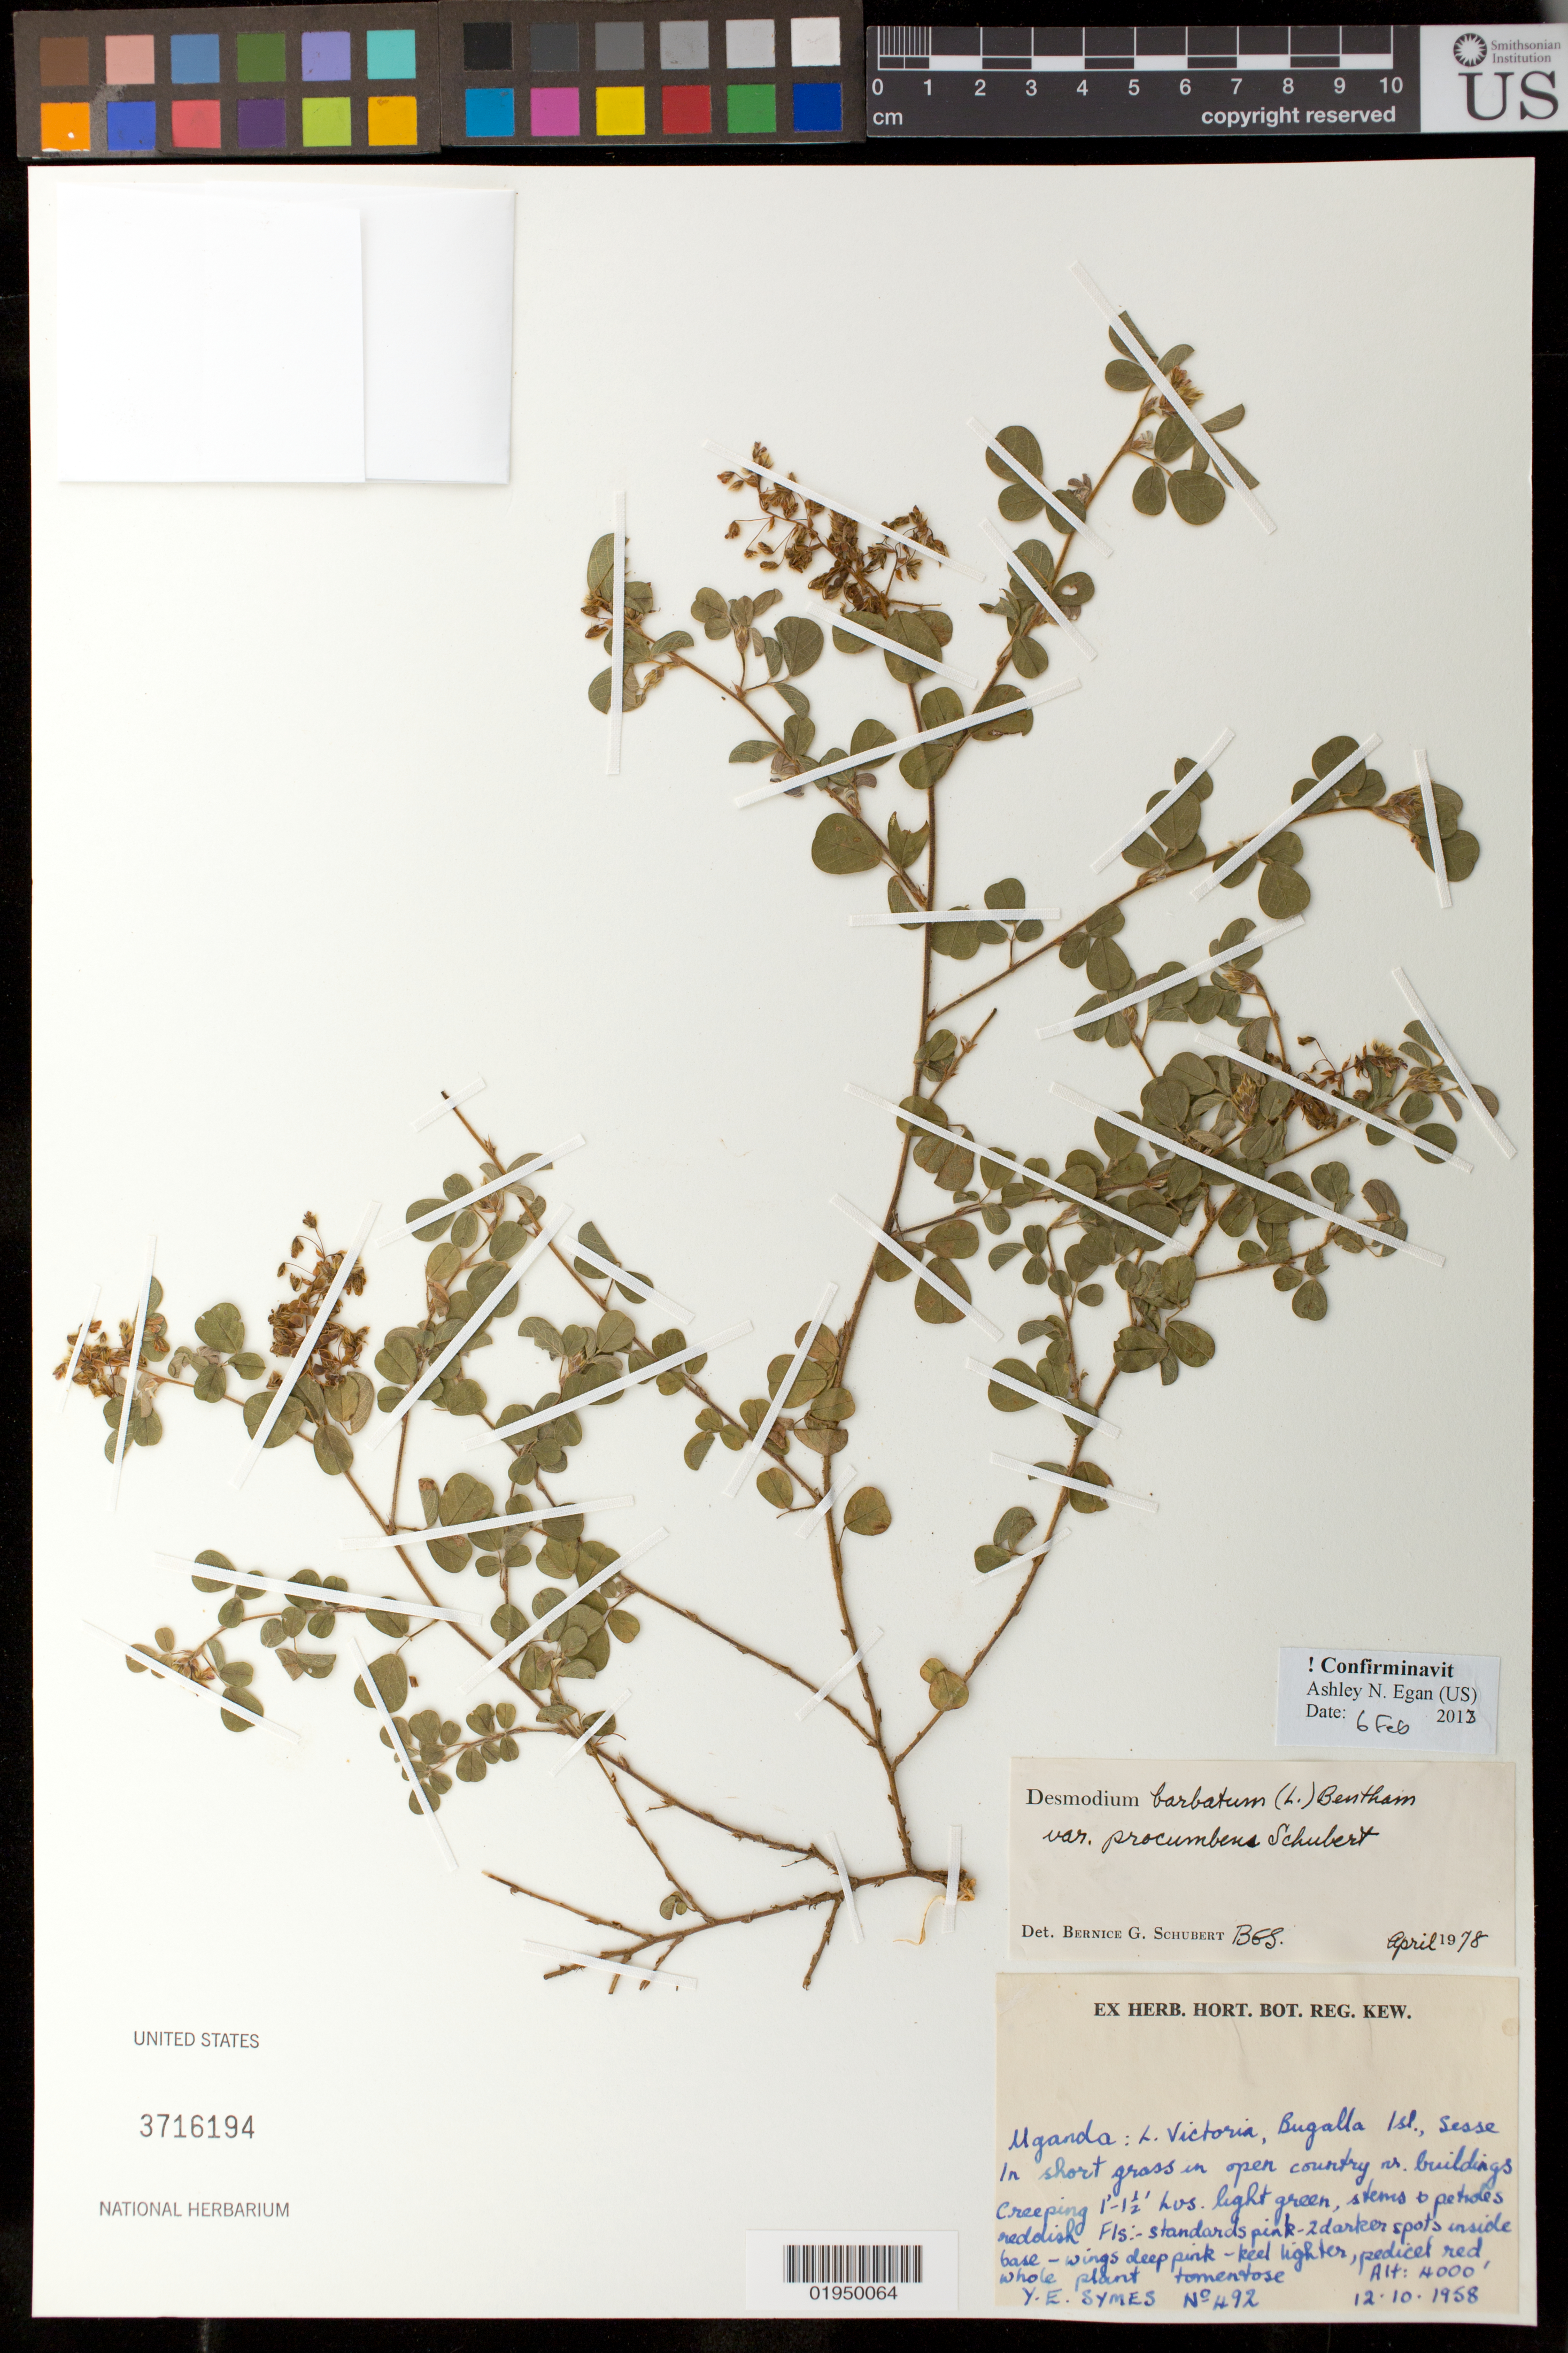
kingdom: Plantae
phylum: Tracheophyta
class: Magnoliopsida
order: Fabales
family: Fabaceae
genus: Grona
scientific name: Grona barbata var. procumbens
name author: (B.G. Schub.) H. Ohashi & K. Ohashi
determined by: Strong, Mark T., (BOT), Smithsonian Institution - National Museum of Natural History (UNITED STATES)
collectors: Y. Symes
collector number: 492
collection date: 1958-10-12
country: Uganda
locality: L. Victoria, Bugalla Isl., Sesse.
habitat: In short grass in open country nr. buildings.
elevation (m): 1219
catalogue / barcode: US 3716194